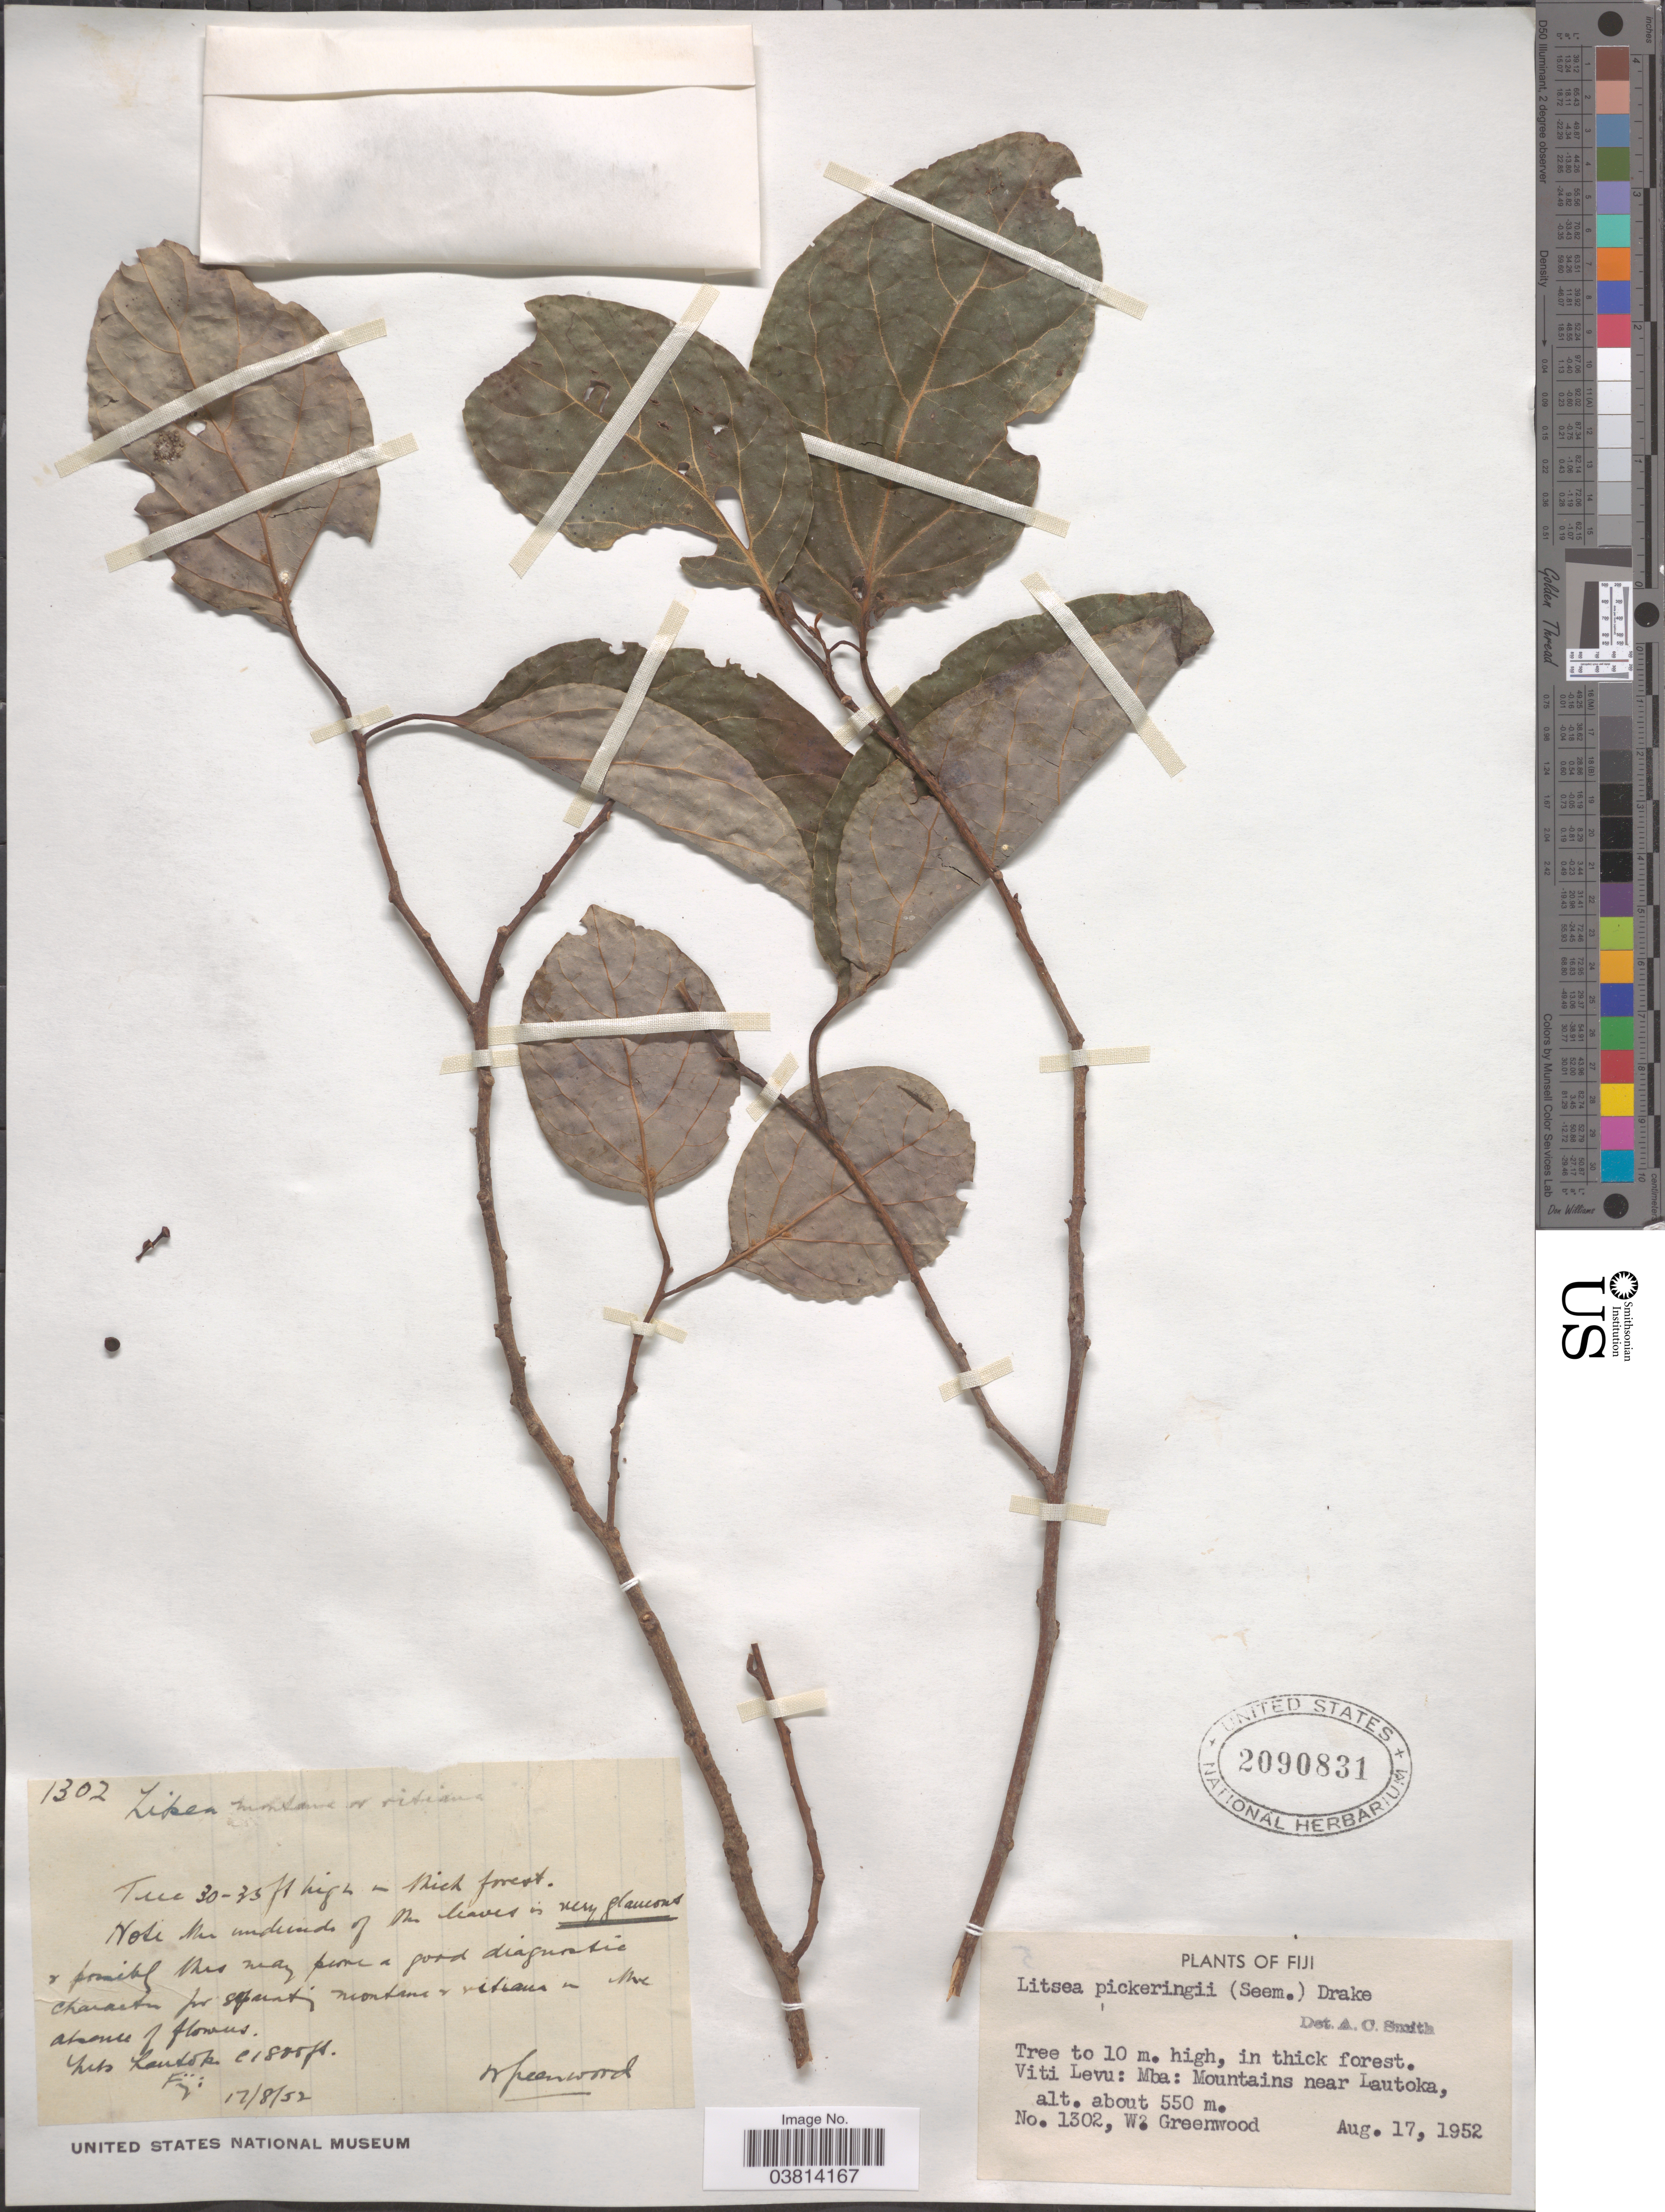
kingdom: Plantae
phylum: Tracheophyta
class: Magnoliopsida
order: Laurales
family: Lauraceae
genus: Litsea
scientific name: Litsea pickeringii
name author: Benth. & Hook. f. ex Drake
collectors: W. Greenwood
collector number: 1302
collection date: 1952-08-17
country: Fiji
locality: Viti Levu: Mba: Mountains near Lautoka.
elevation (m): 550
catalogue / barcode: US 2090831